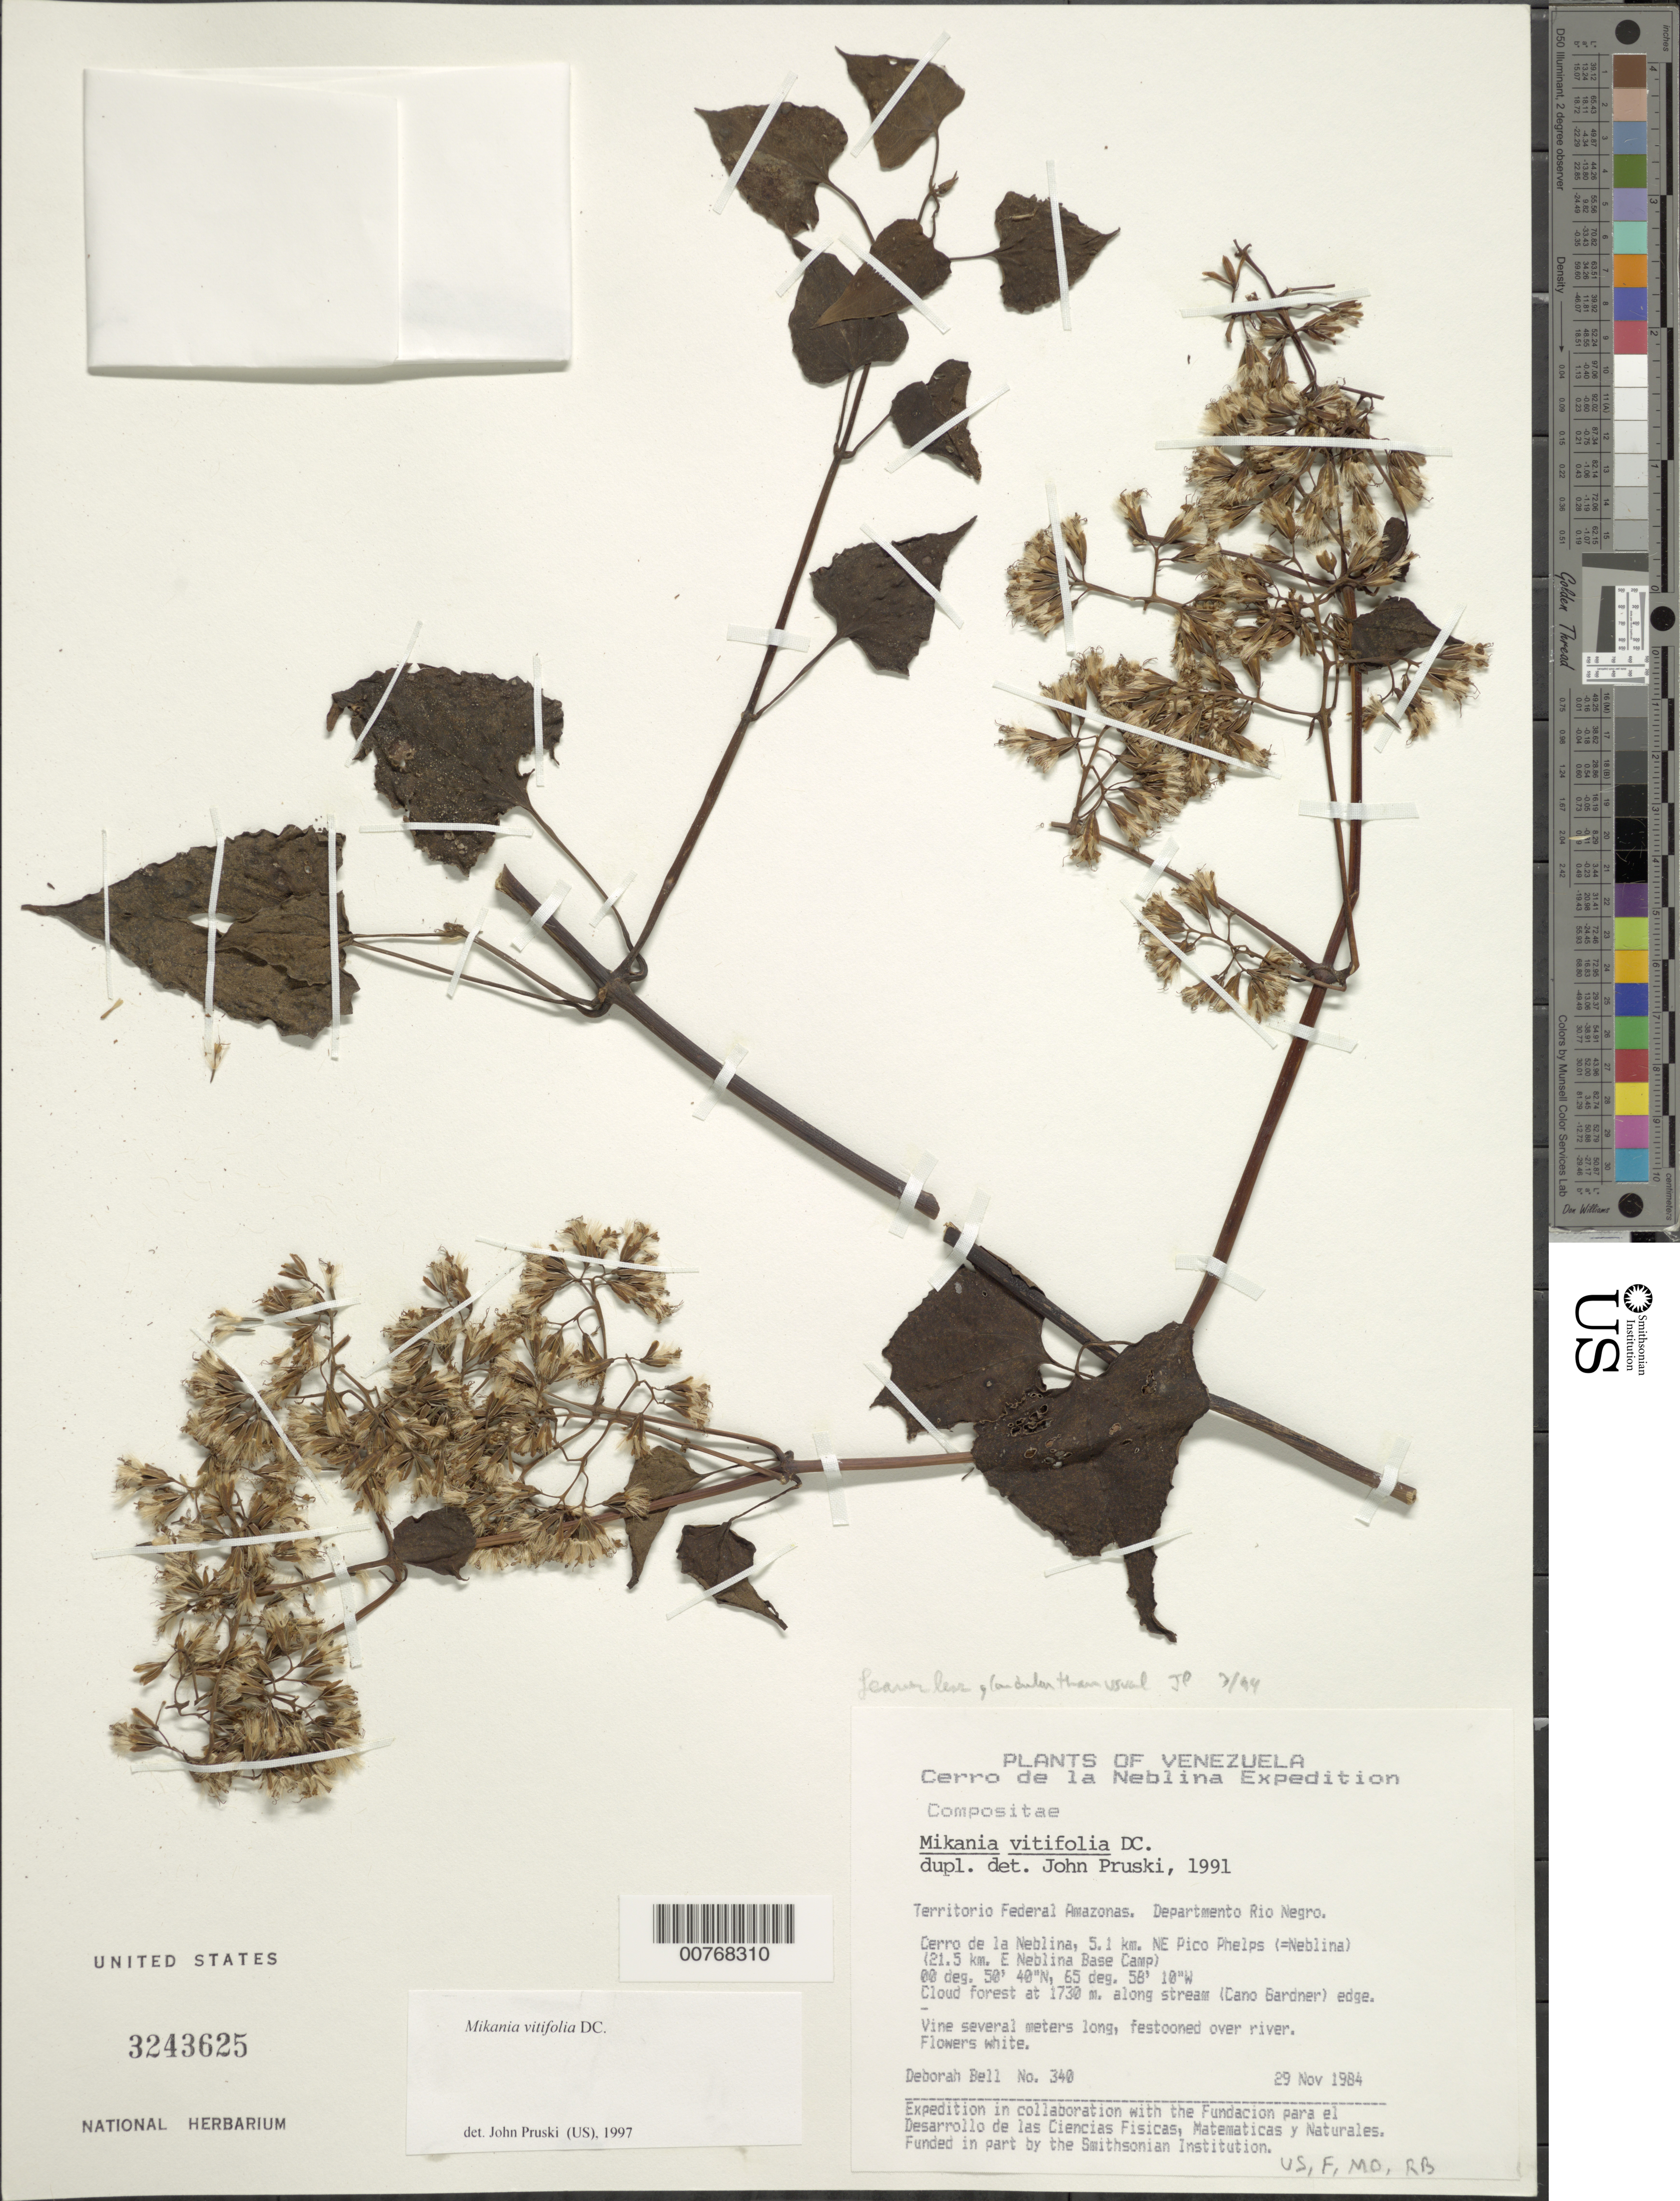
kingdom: Plantae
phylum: Tracheophyta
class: Magnoliopsida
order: Asterales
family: Asteraceae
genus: Mikania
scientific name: Mikania vitifolia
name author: DC.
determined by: Pruski, J. F.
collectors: D. A. Bell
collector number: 340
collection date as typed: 29-Nov-84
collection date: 1984-11-29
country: Venezuela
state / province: Amazonas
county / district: Río Negro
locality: Cerro de La Neblina, 5.1 km NE Pico Phelps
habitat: Cloud forest along stream (Cano Gardner) edge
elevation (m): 1730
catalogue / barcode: US 3243625